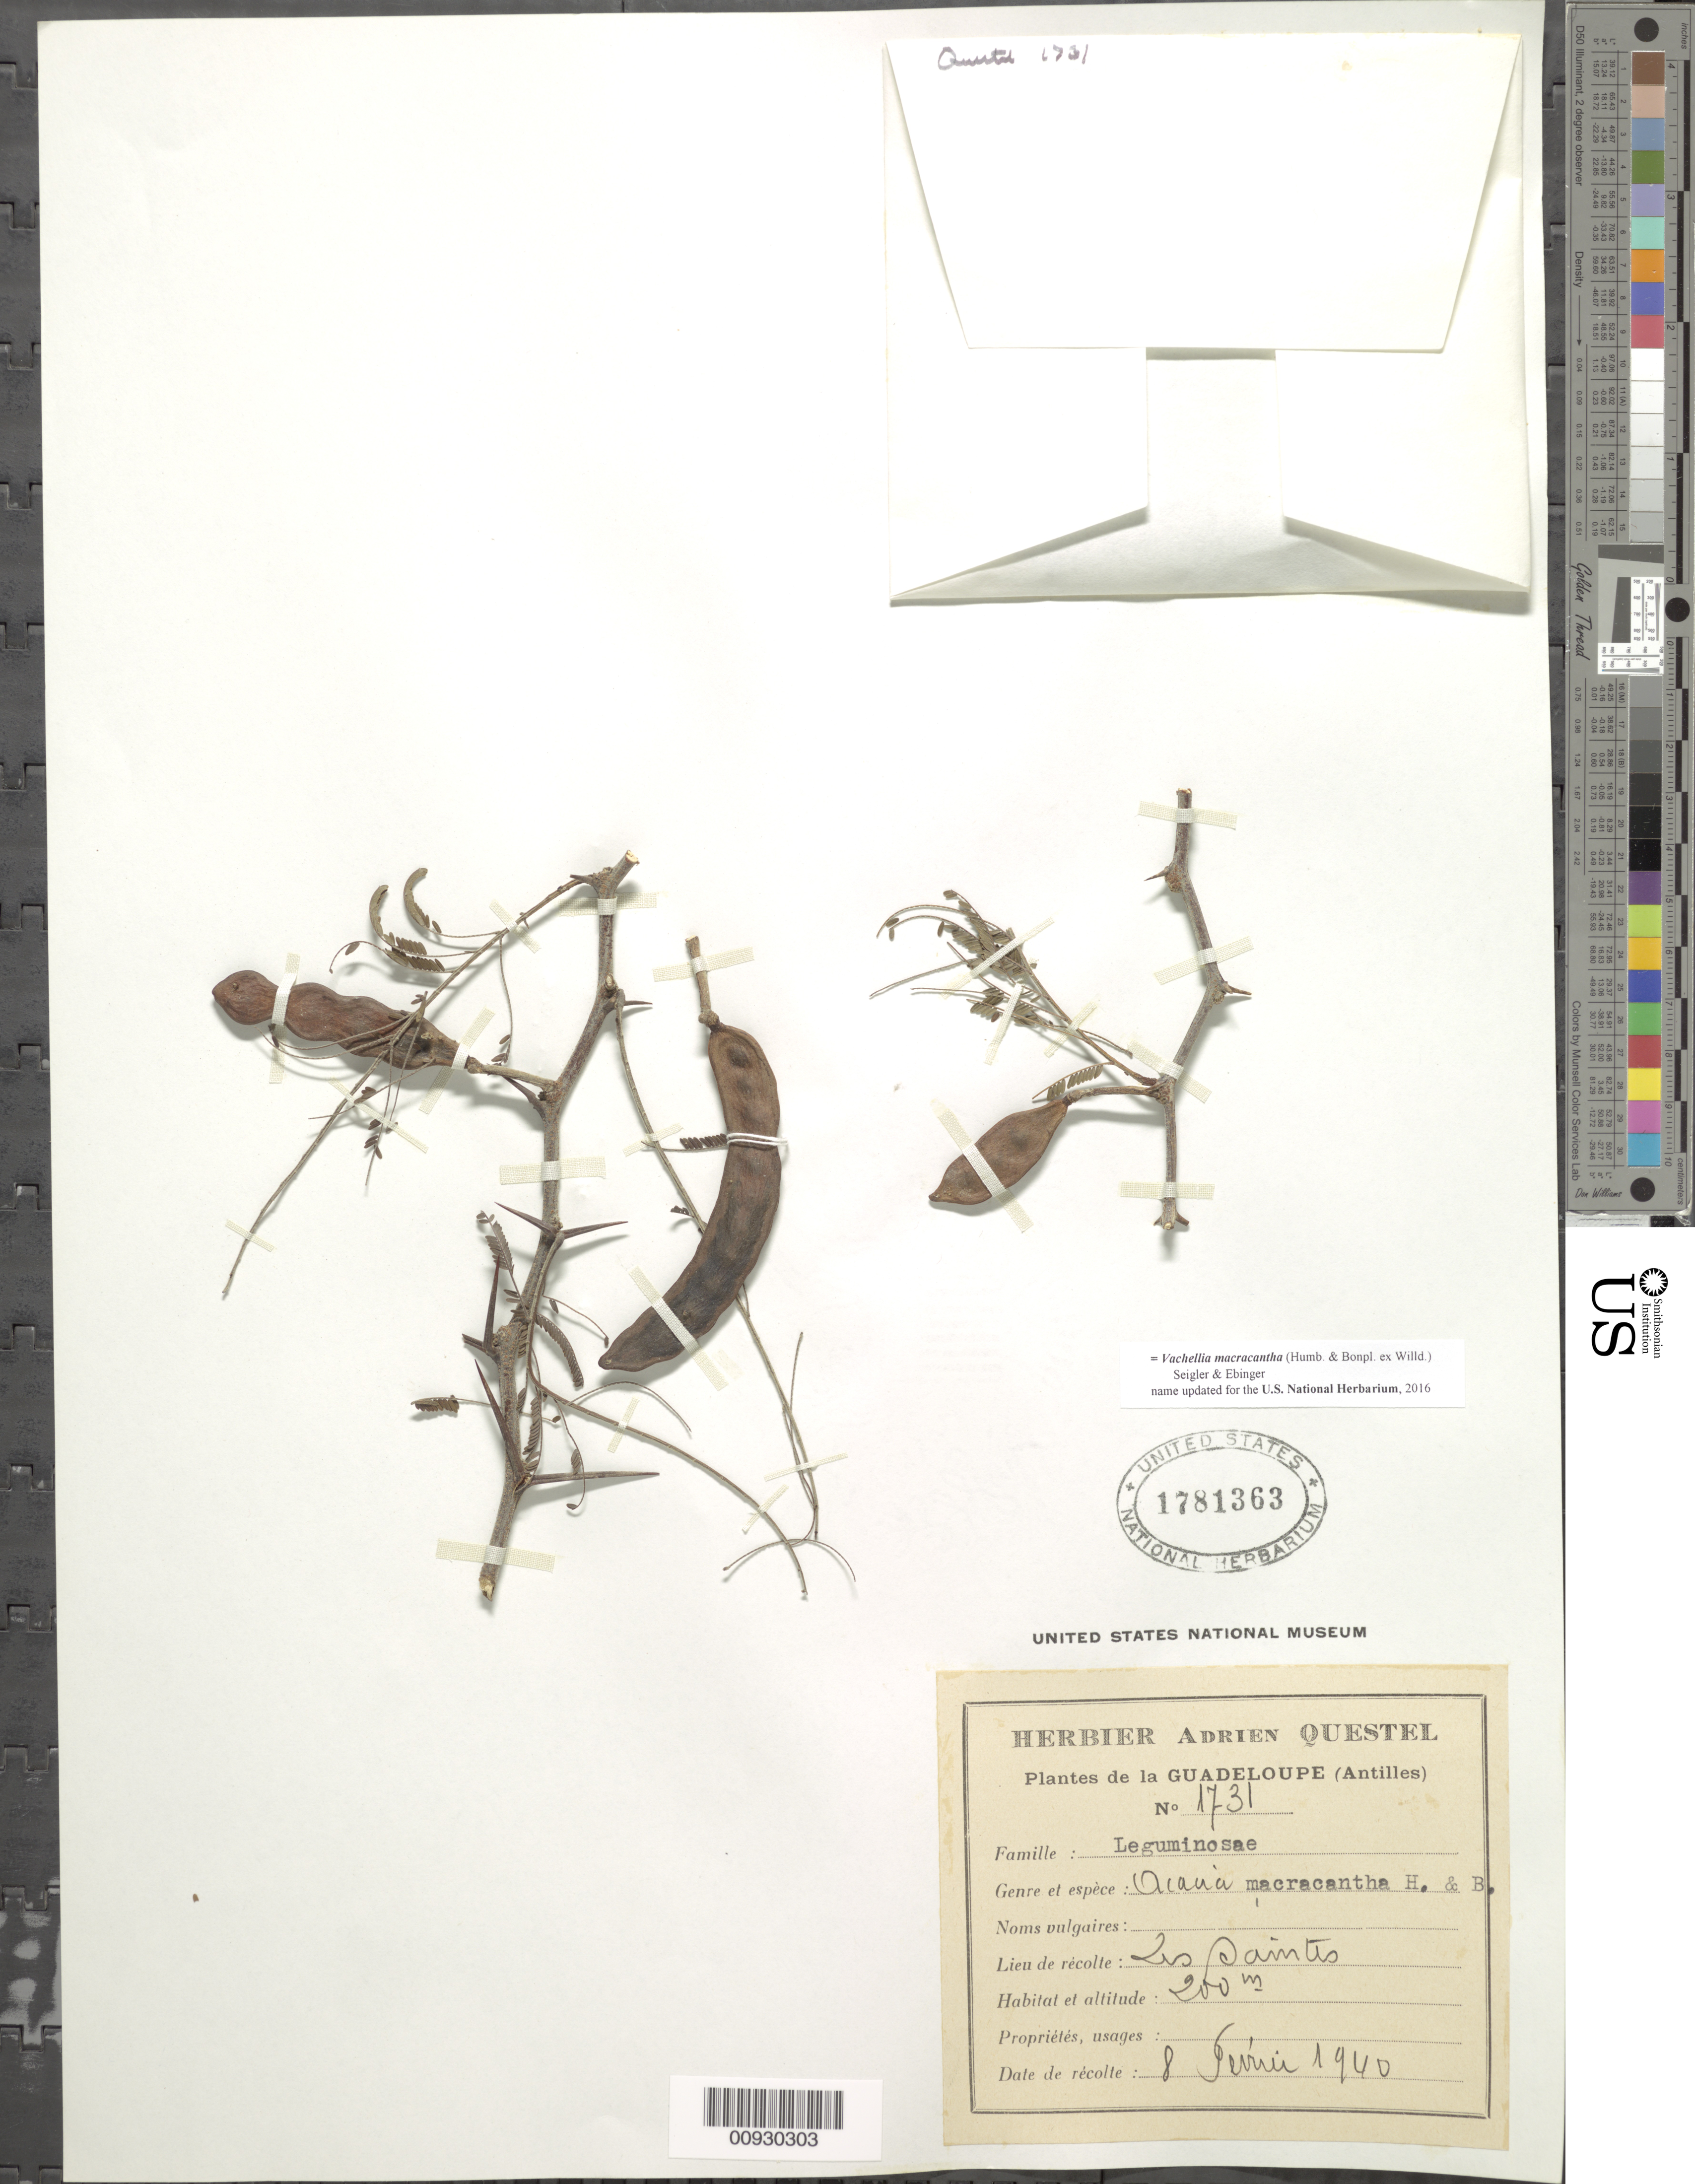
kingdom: Plantae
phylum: Tracheophyta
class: Magnoliopsida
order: Fabales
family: Fabaceae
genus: Vachellia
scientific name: Vachellia macracantha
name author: (Humb. & Bonpl. ex Willd.) Seigler & Ebinger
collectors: A. Questel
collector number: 1731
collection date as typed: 08 Feb 1940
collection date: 1940-02-08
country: Guadeloupe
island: Basse Terre [Guadeloupe]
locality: deux saintes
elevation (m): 200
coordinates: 0 N, 0 E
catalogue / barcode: US 1781363